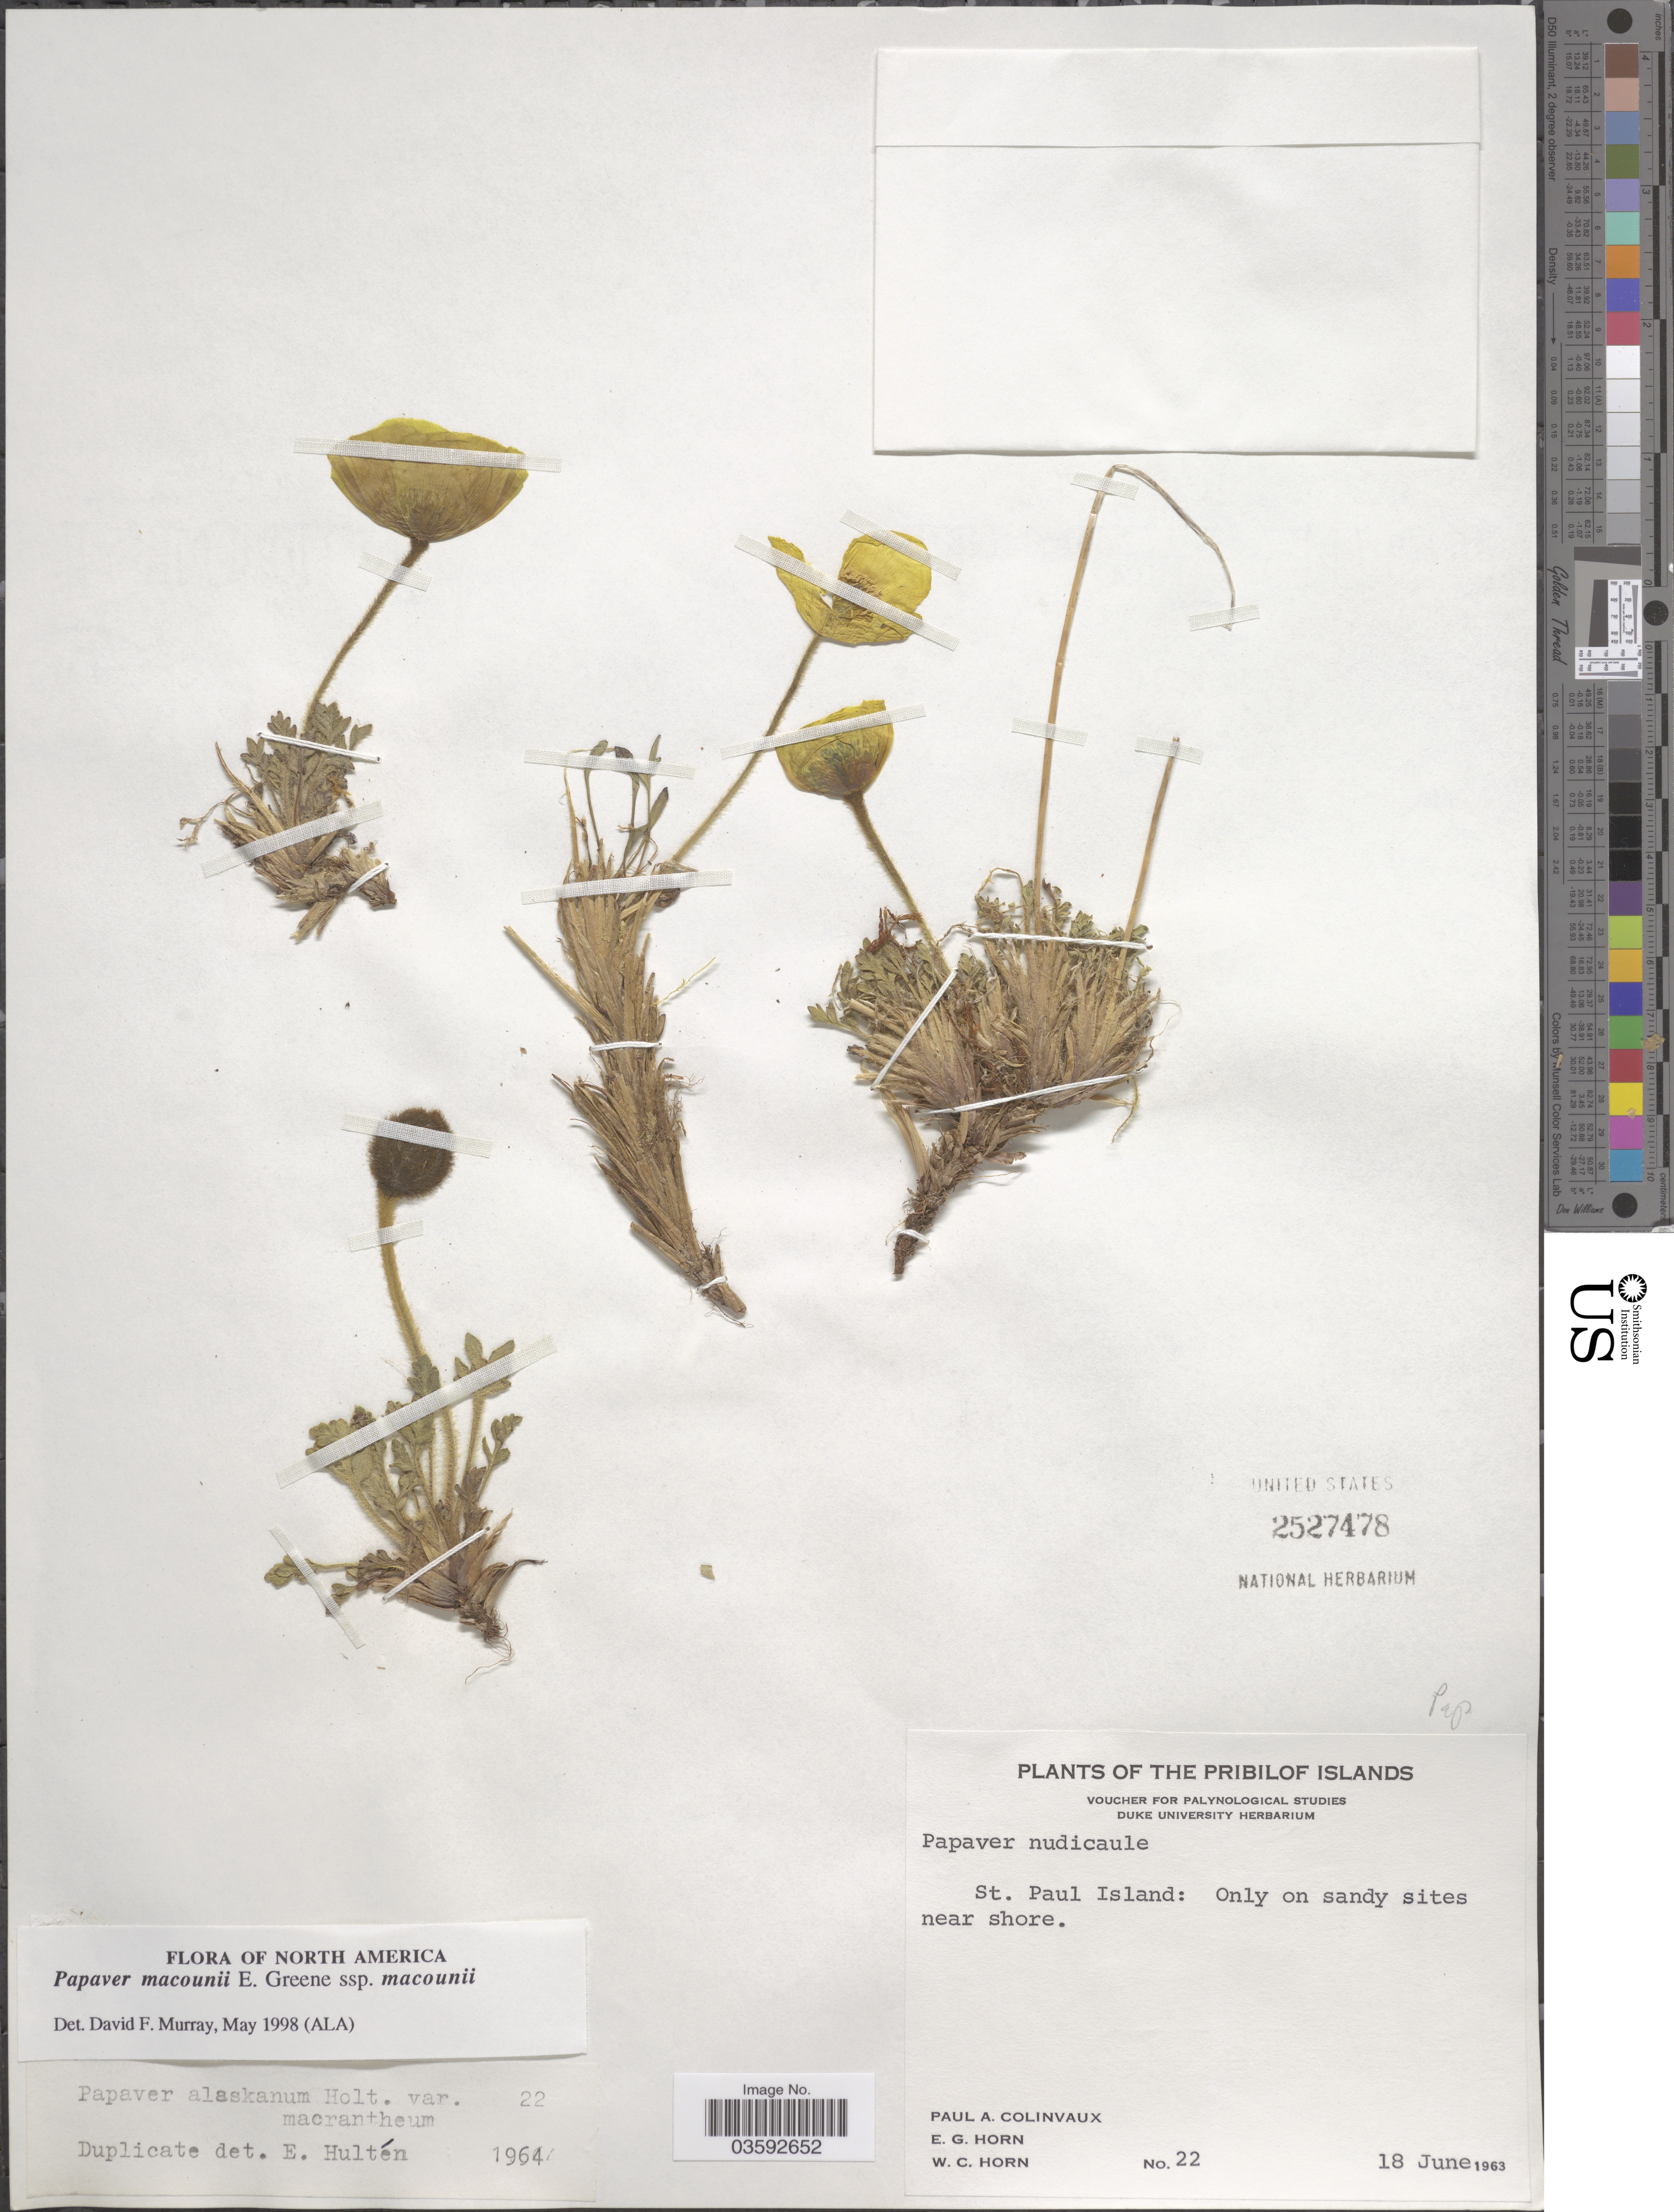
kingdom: Plantae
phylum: Tracheophyta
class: Magnoliopsida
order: Ranunculales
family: Papaveraceae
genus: Papaver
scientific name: Papaver macounii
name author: Greene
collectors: P. Colinvaux, E. Horn & W. Horn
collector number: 22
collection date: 1963-06-18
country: United States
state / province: Alaska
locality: The Pribilof Islands. St. Paul Island.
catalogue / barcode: US 2527478